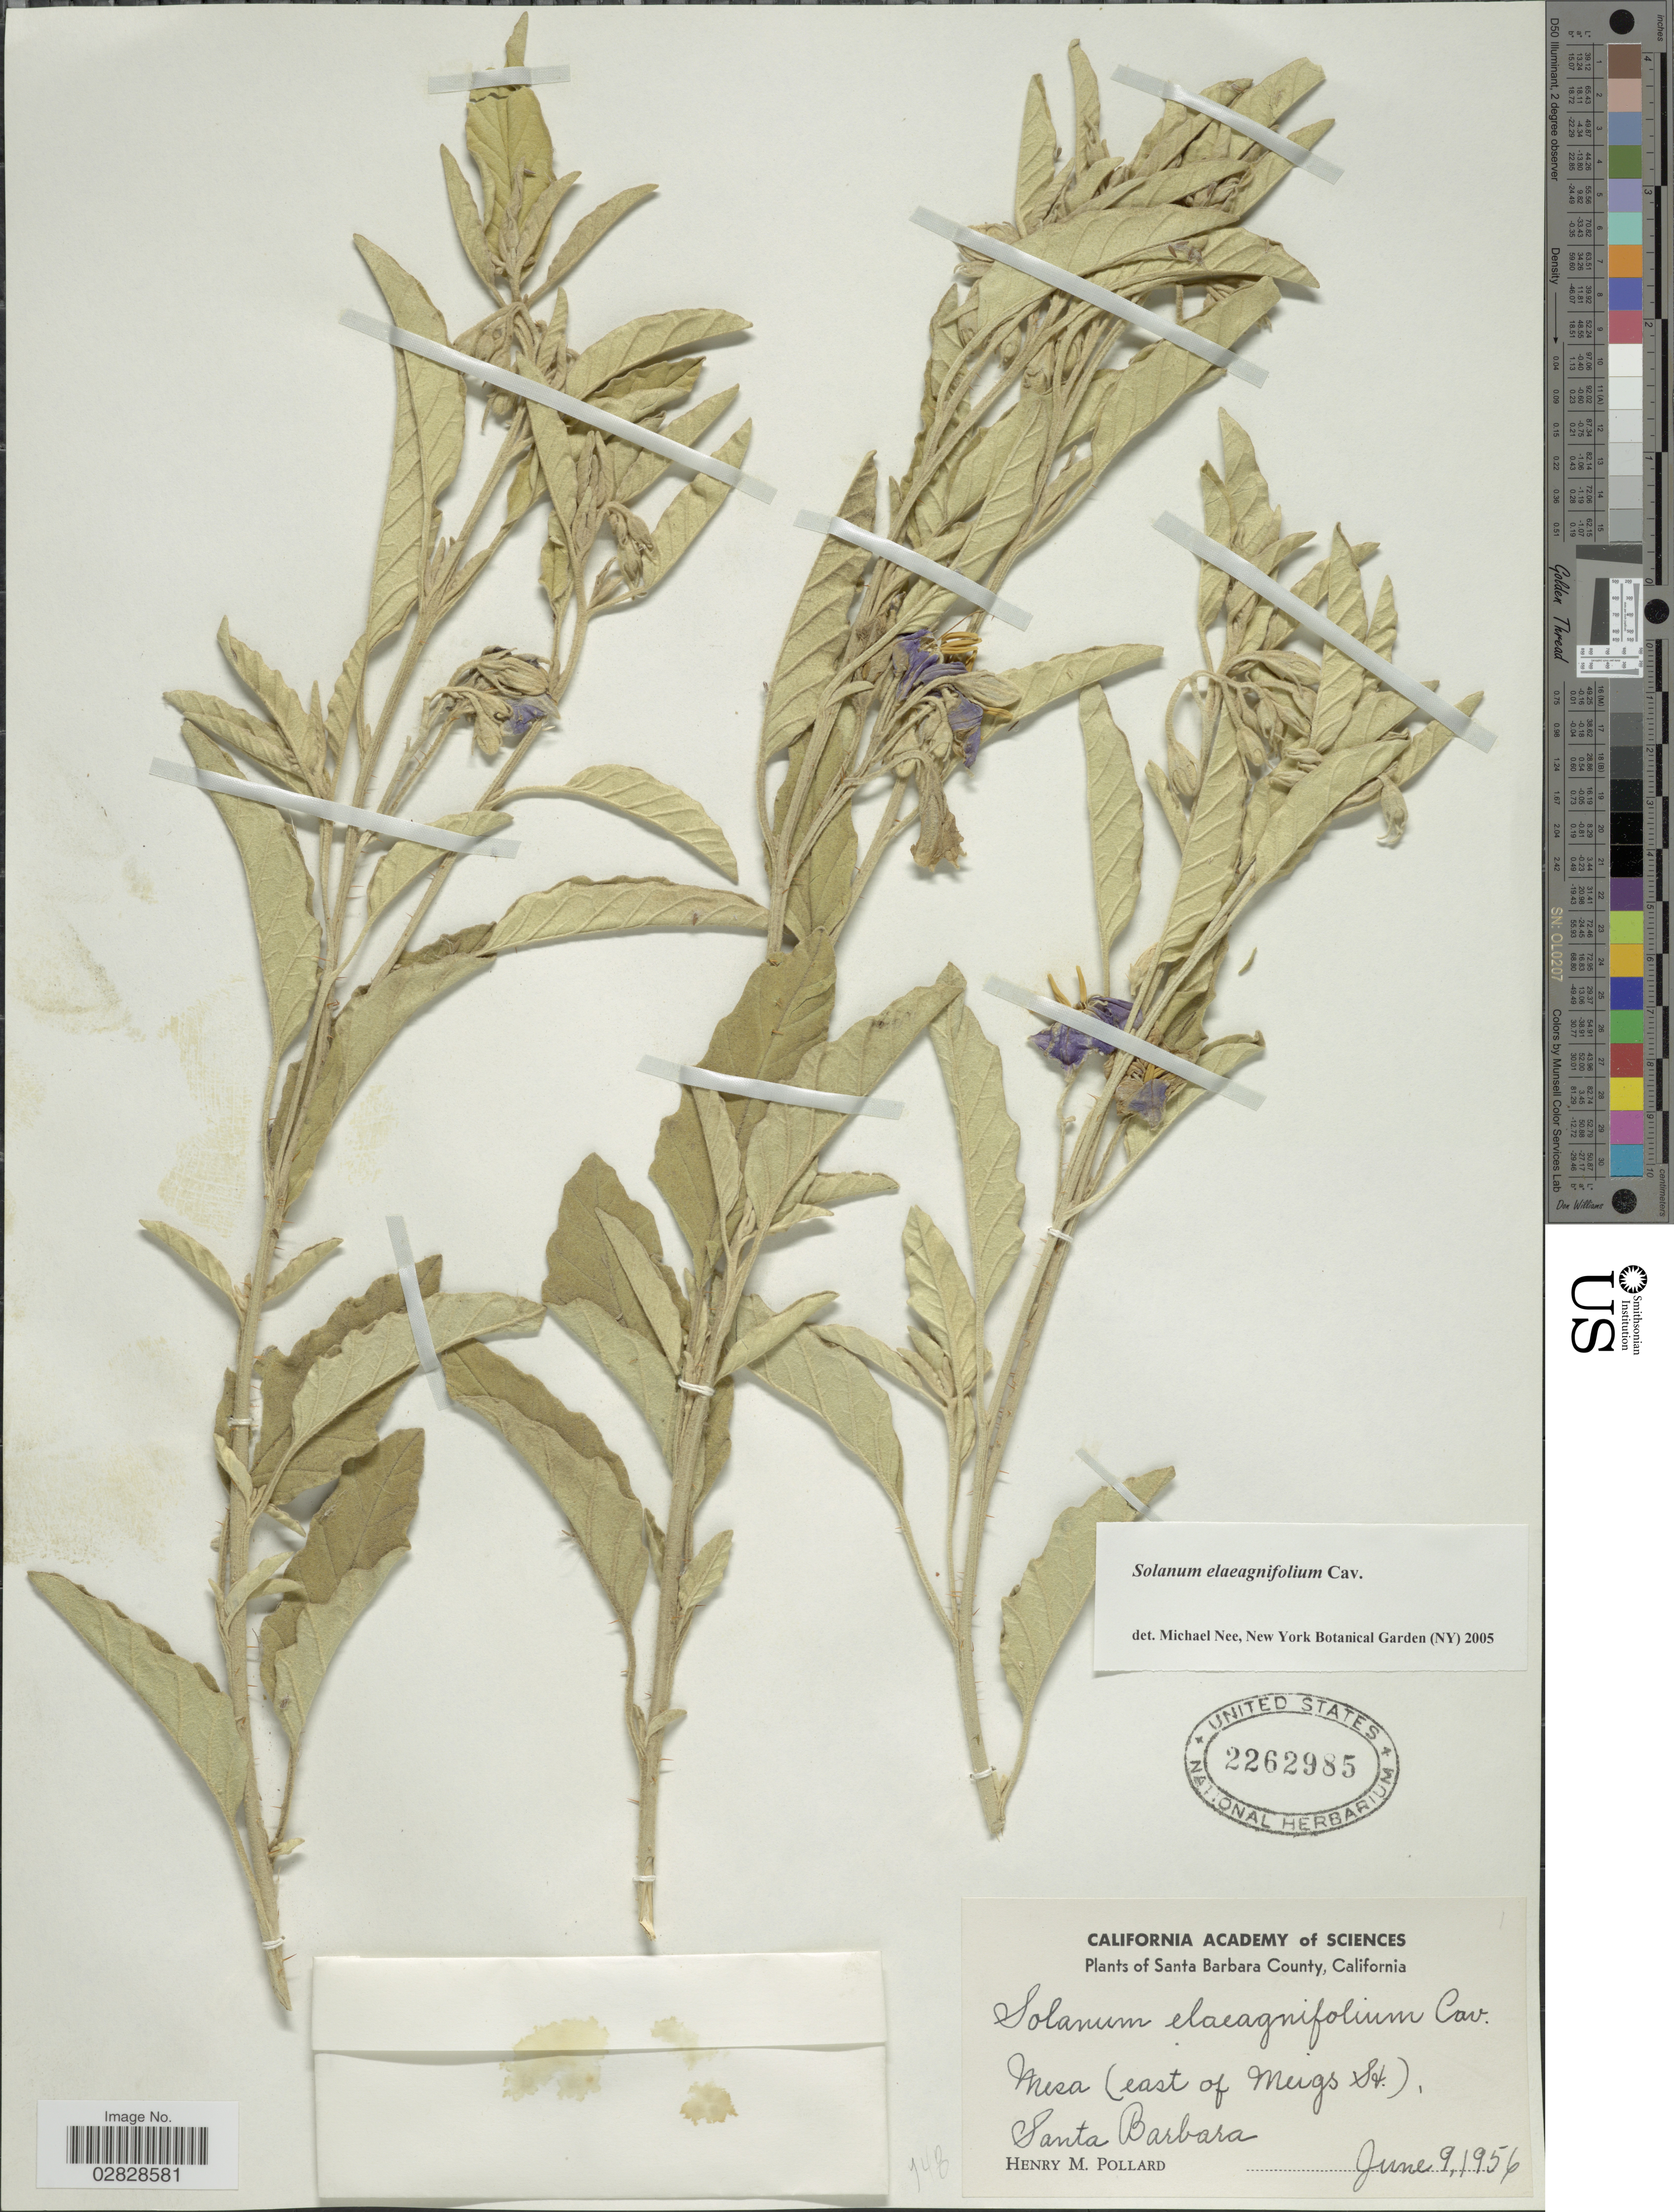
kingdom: Plantae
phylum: Tracheophyta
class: Magnoliopsida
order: Solanales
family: Solanaceae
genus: Solanum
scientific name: Solanum elaeagnifolium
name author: Cav.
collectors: H. M. Pollard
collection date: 1956-06-09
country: United States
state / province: California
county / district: Santa Barbara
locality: Santa Barbara County. Mesa (east of Meigs St.). Santa Barbara.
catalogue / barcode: US 2262985